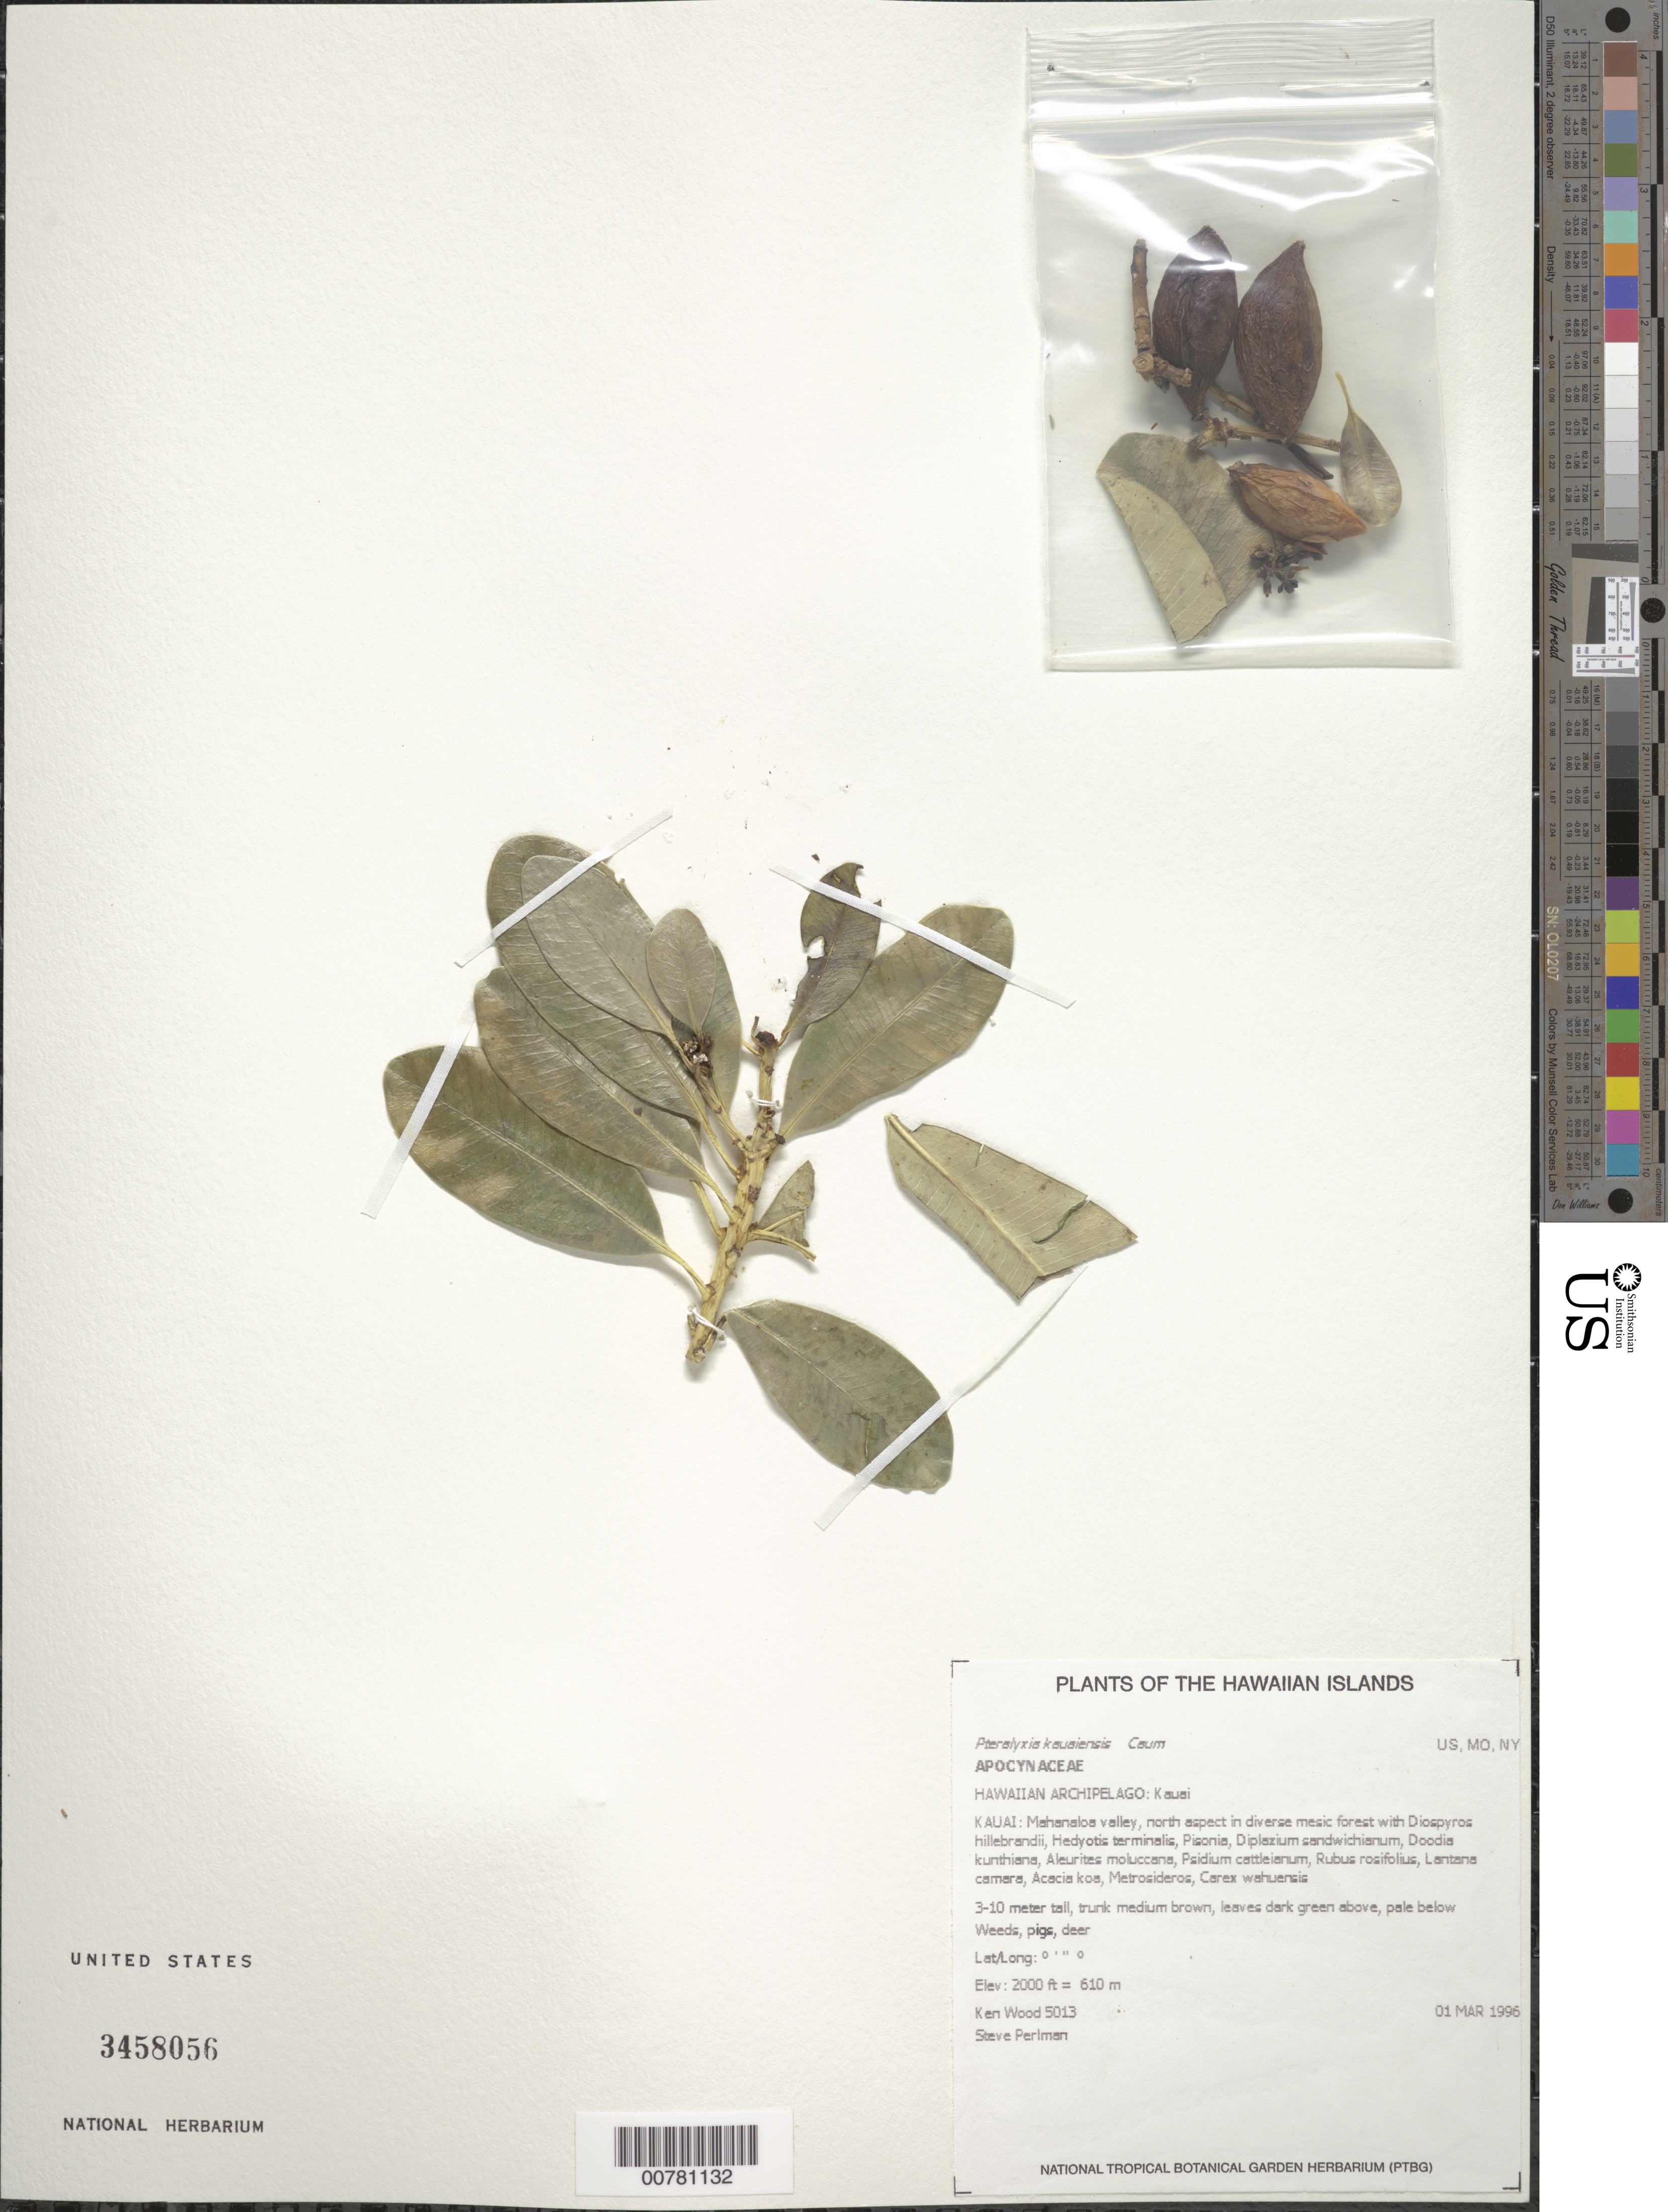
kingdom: Plantae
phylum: Tracheophyta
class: Magnoliopsida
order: Gentianales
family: Apocynaceae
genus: Pteralyxia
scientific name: Pteralyxia kauaiensis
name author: Caum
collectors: K. R. Wood & S. P. Perlman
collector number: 5013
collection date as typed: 1 Mar 1996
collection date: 1996-03-01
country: United States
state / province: Hawaii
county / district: Kauai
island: Kaua'i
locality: Mahanaloa valley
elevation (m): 610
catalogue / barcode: US 3458056